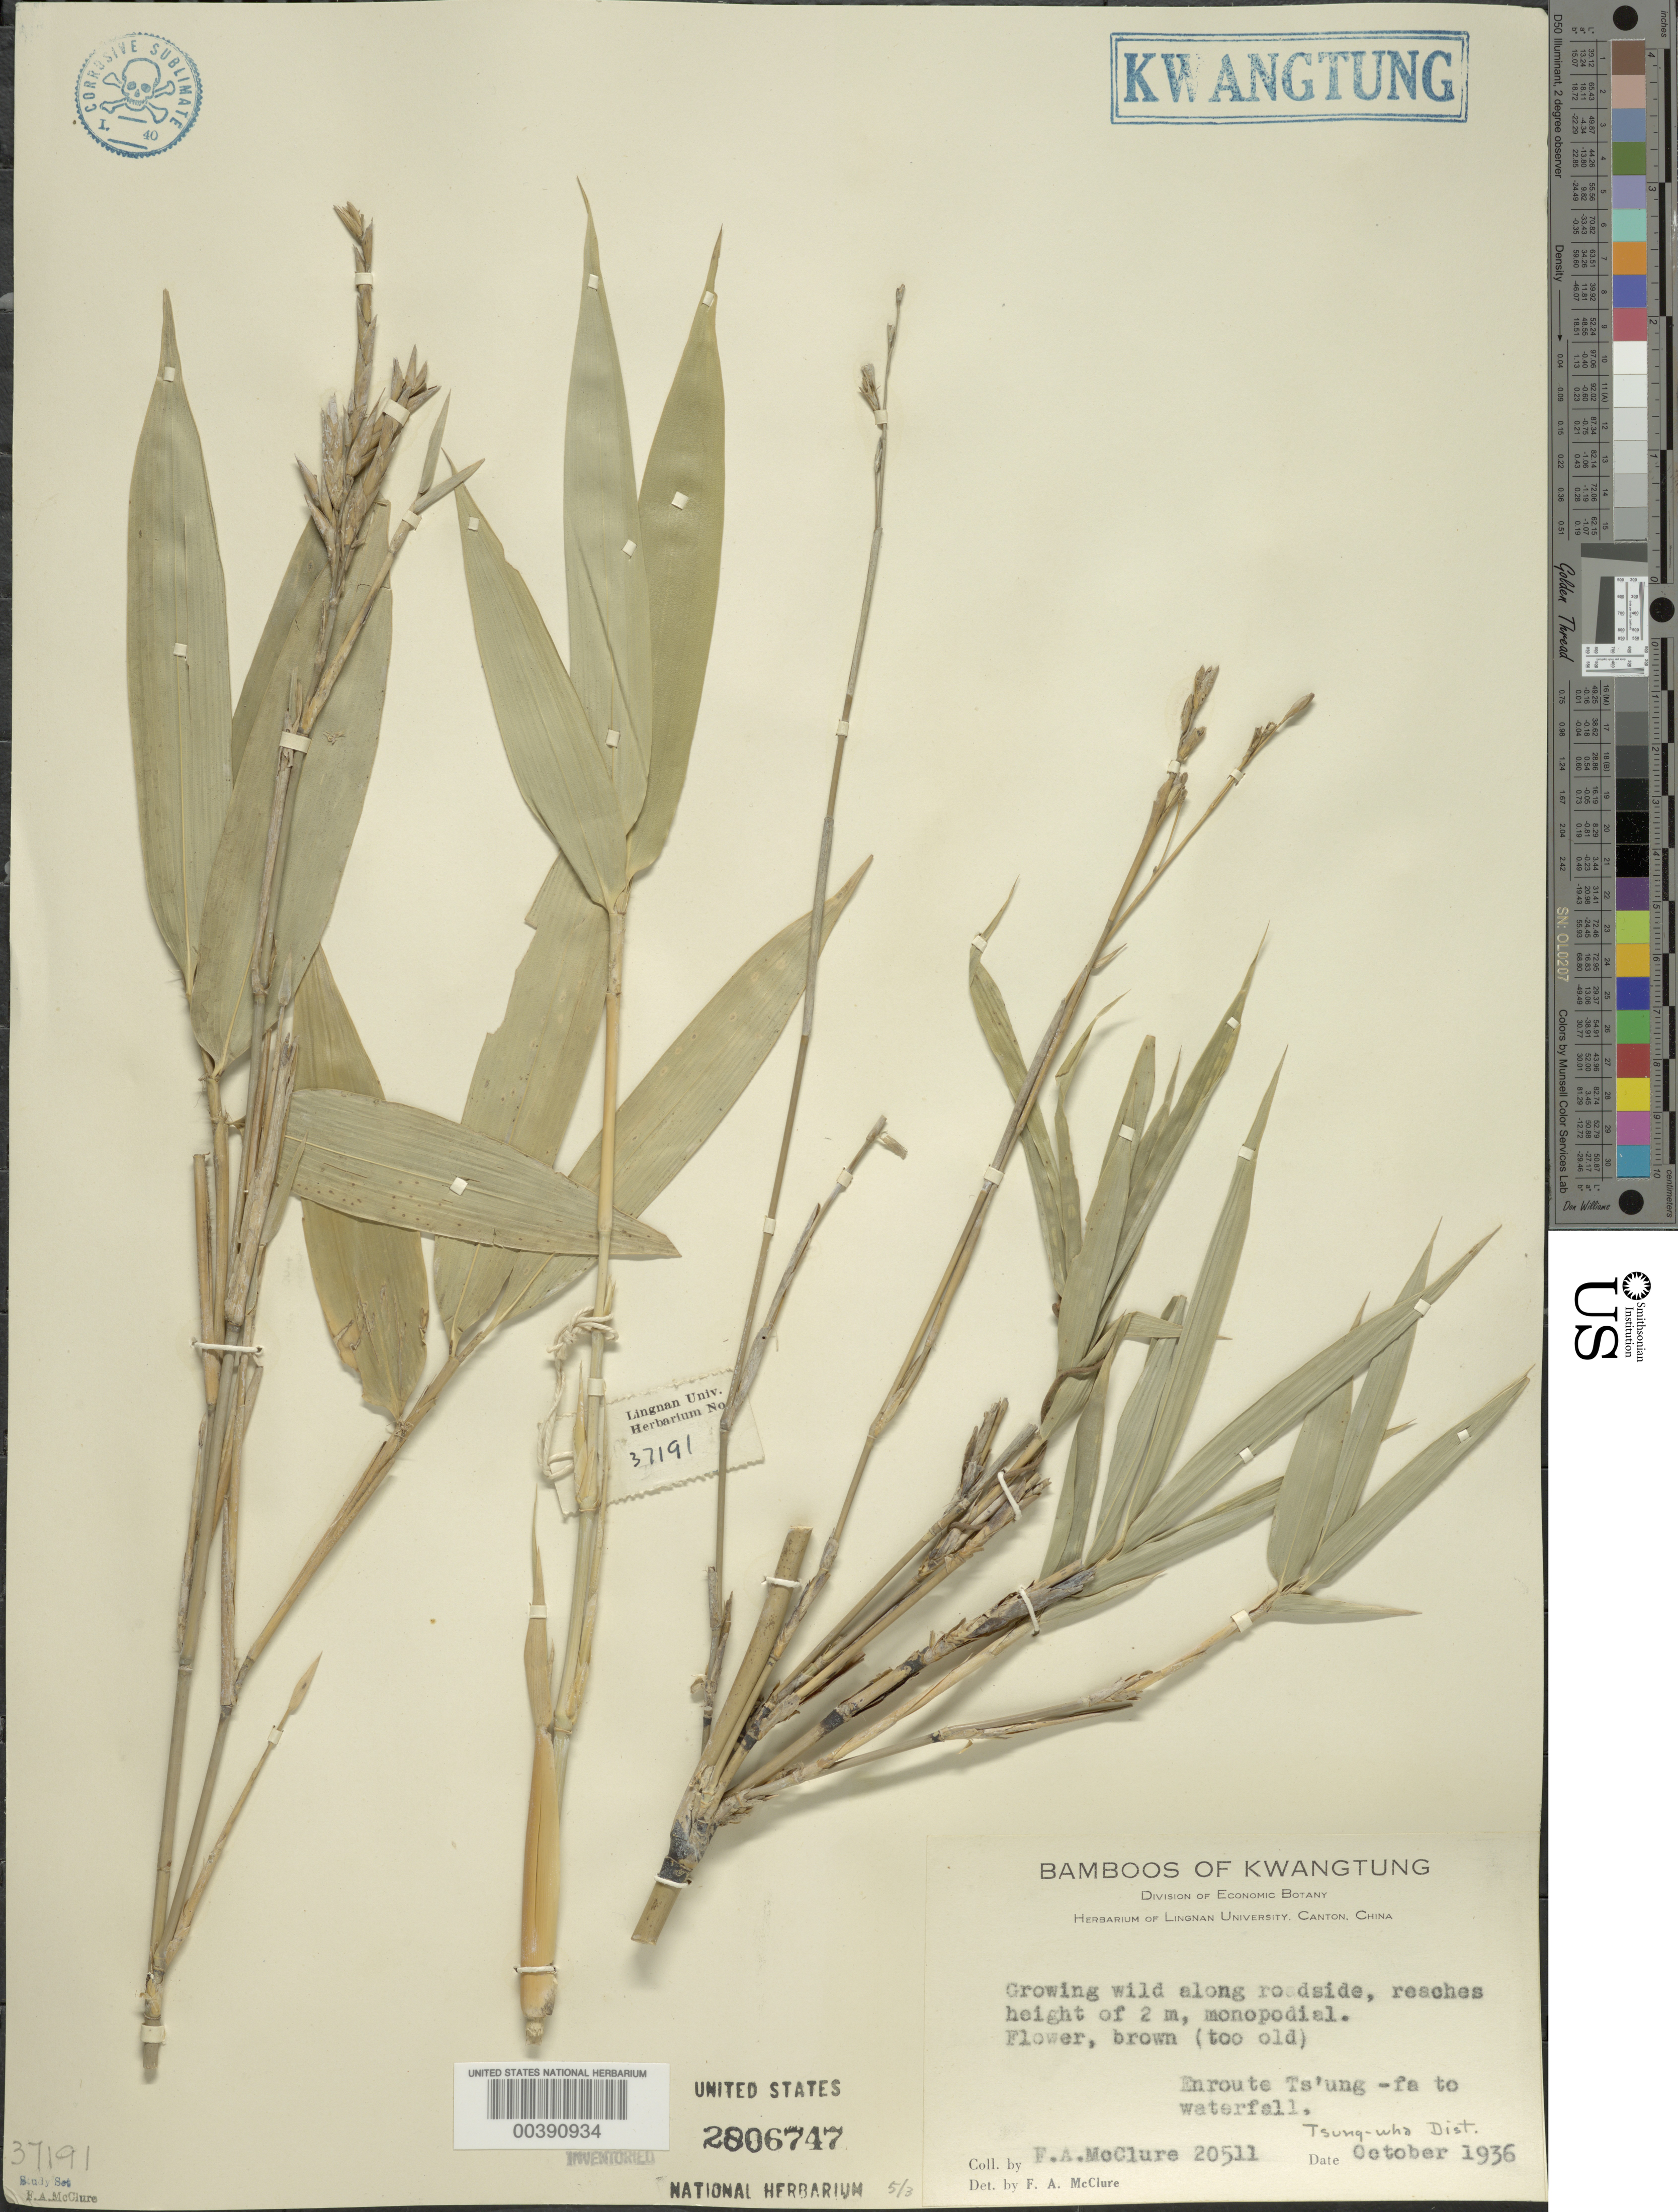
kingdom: Plantae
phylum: Tracheophyta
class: Liliopsida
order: Poales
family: Poaceae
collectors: F. A. McClure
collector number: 20511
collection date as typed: Oct 1936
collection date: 1936-10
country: China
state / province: Guangdong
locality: Tsung-wha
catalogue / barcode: US 2806747